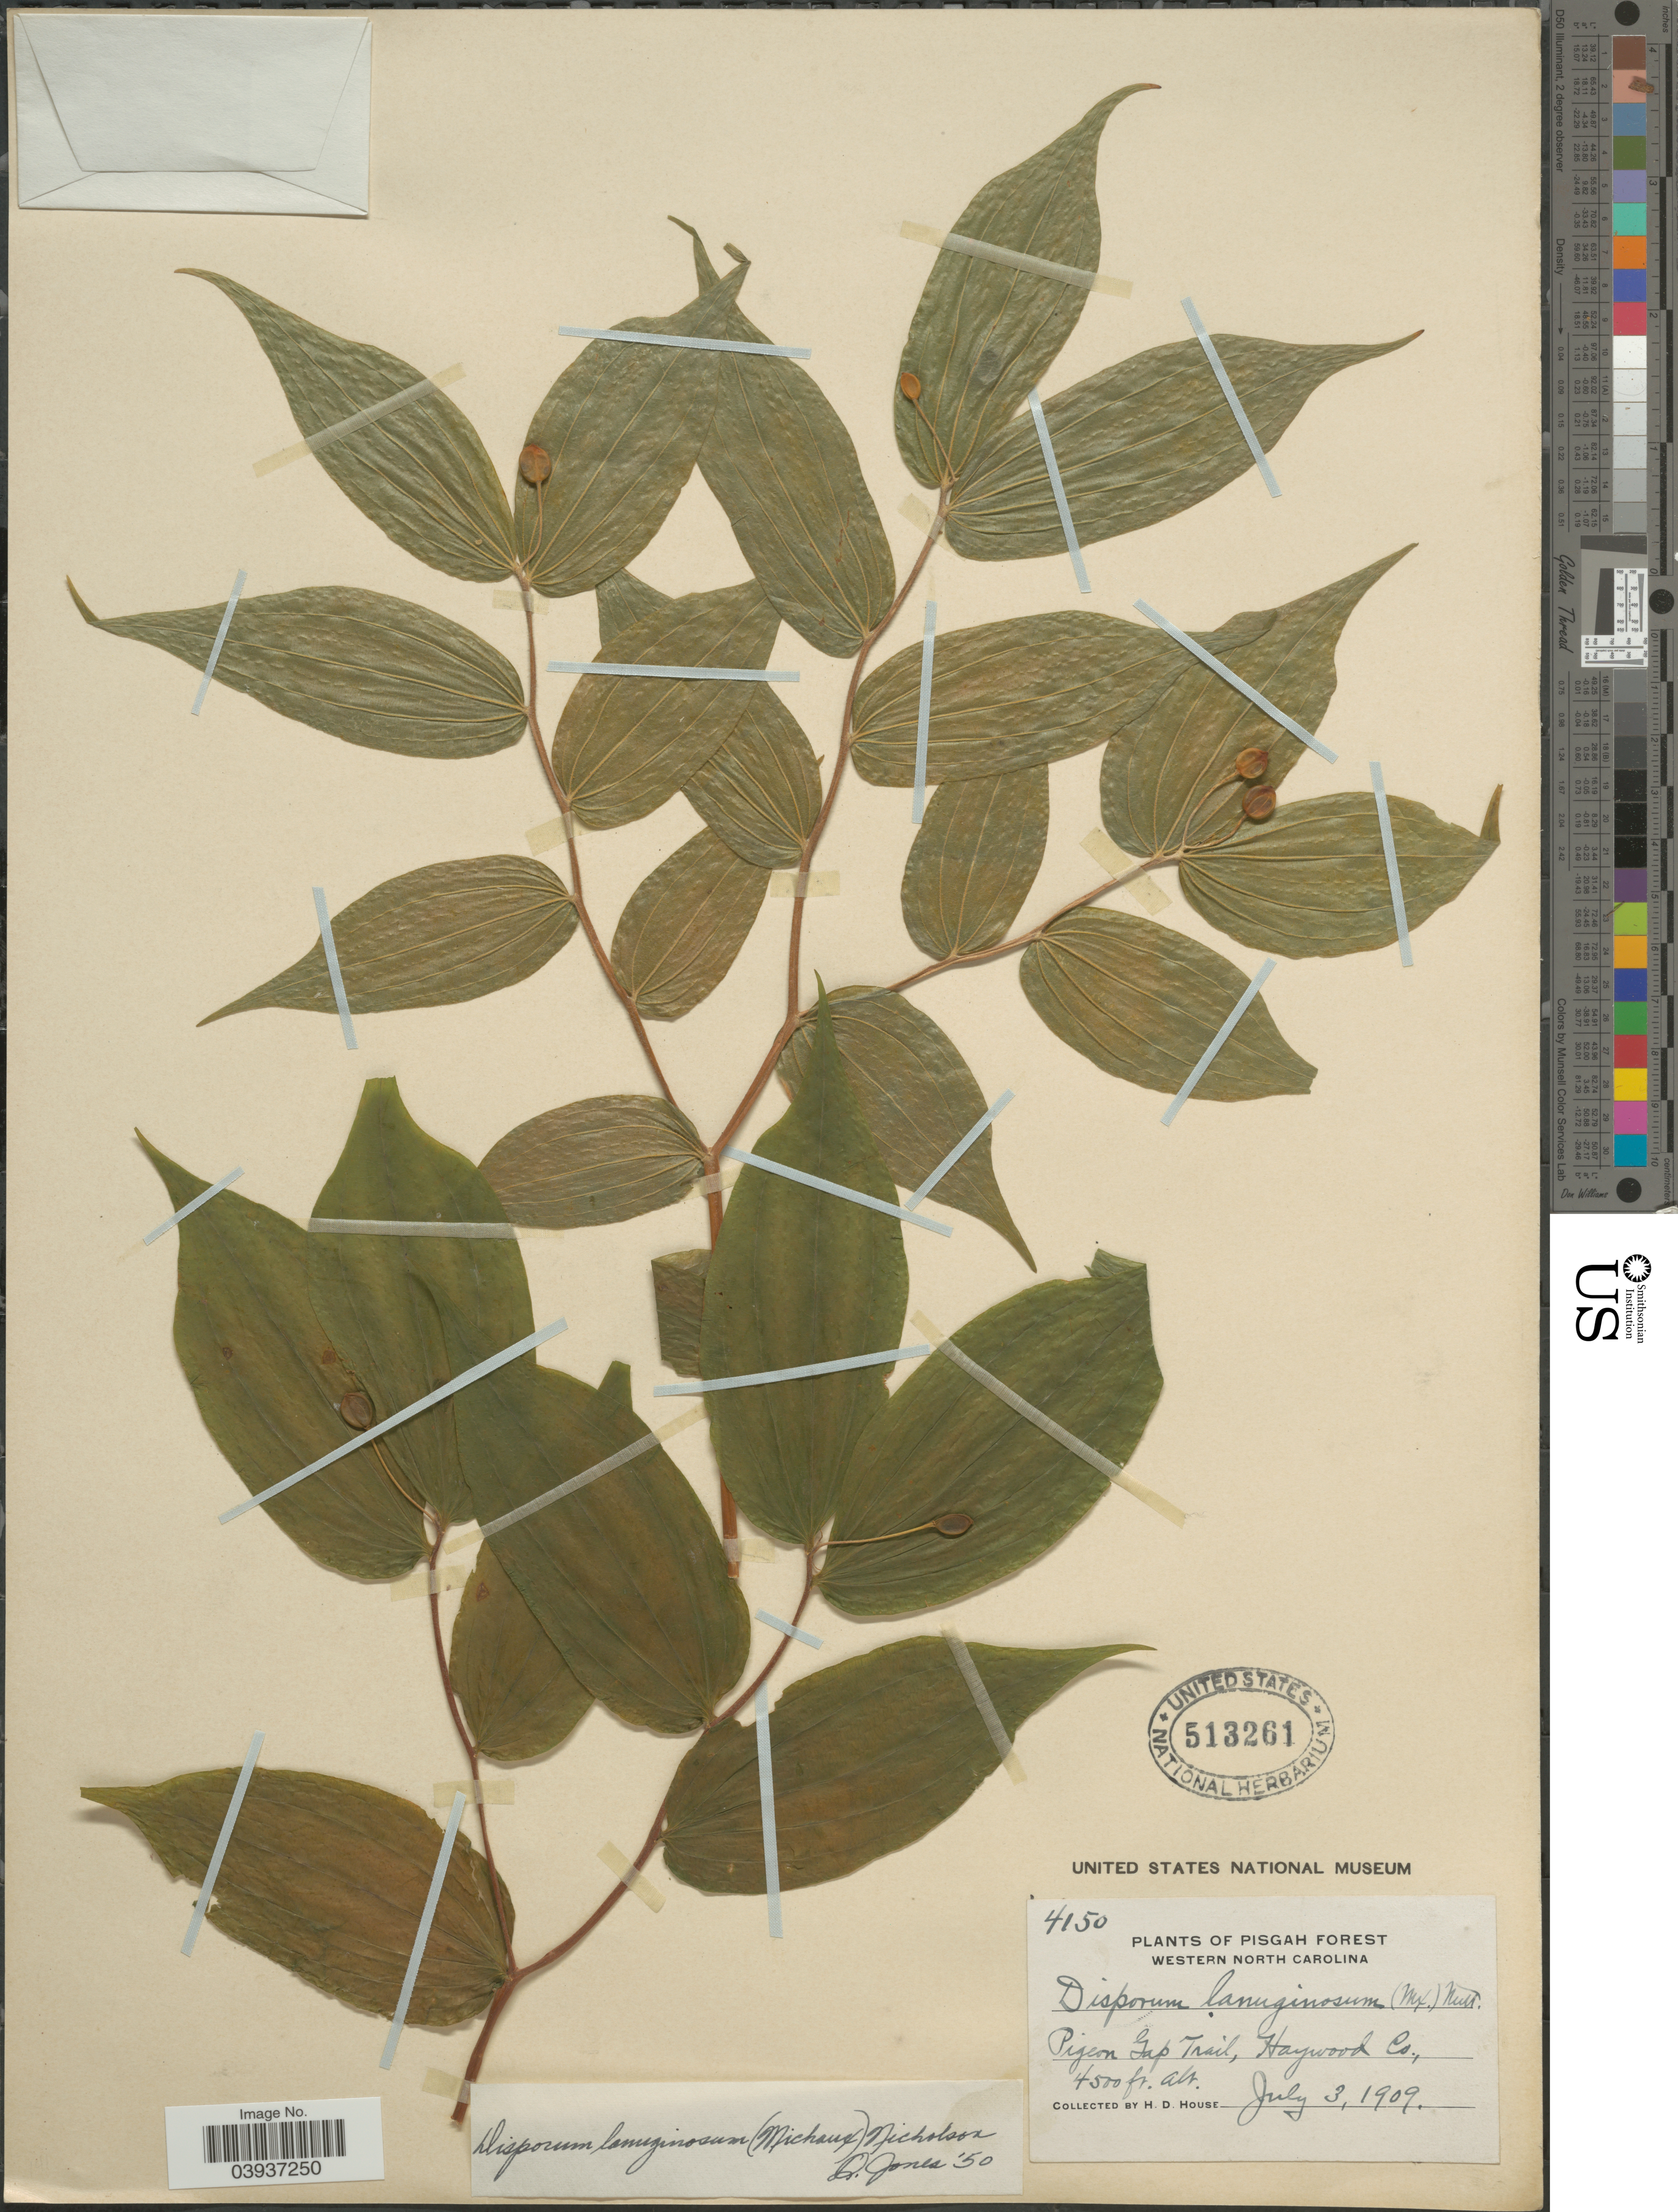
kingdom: Plantae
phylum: Tracheophyta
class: Liliopsida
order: Liliales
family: Colchicaceae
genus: Disporum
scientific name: Disporum lanuginosum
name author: (Michx.) G. Nicholson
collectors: H. D. House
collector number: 4150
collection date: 1909-07-03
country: United States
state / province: North Carolina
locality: Pisgah Forest. Western North Carolina. Pigeon Gap Trail, Haywood Co.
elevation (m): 1372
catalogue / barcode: US 513261